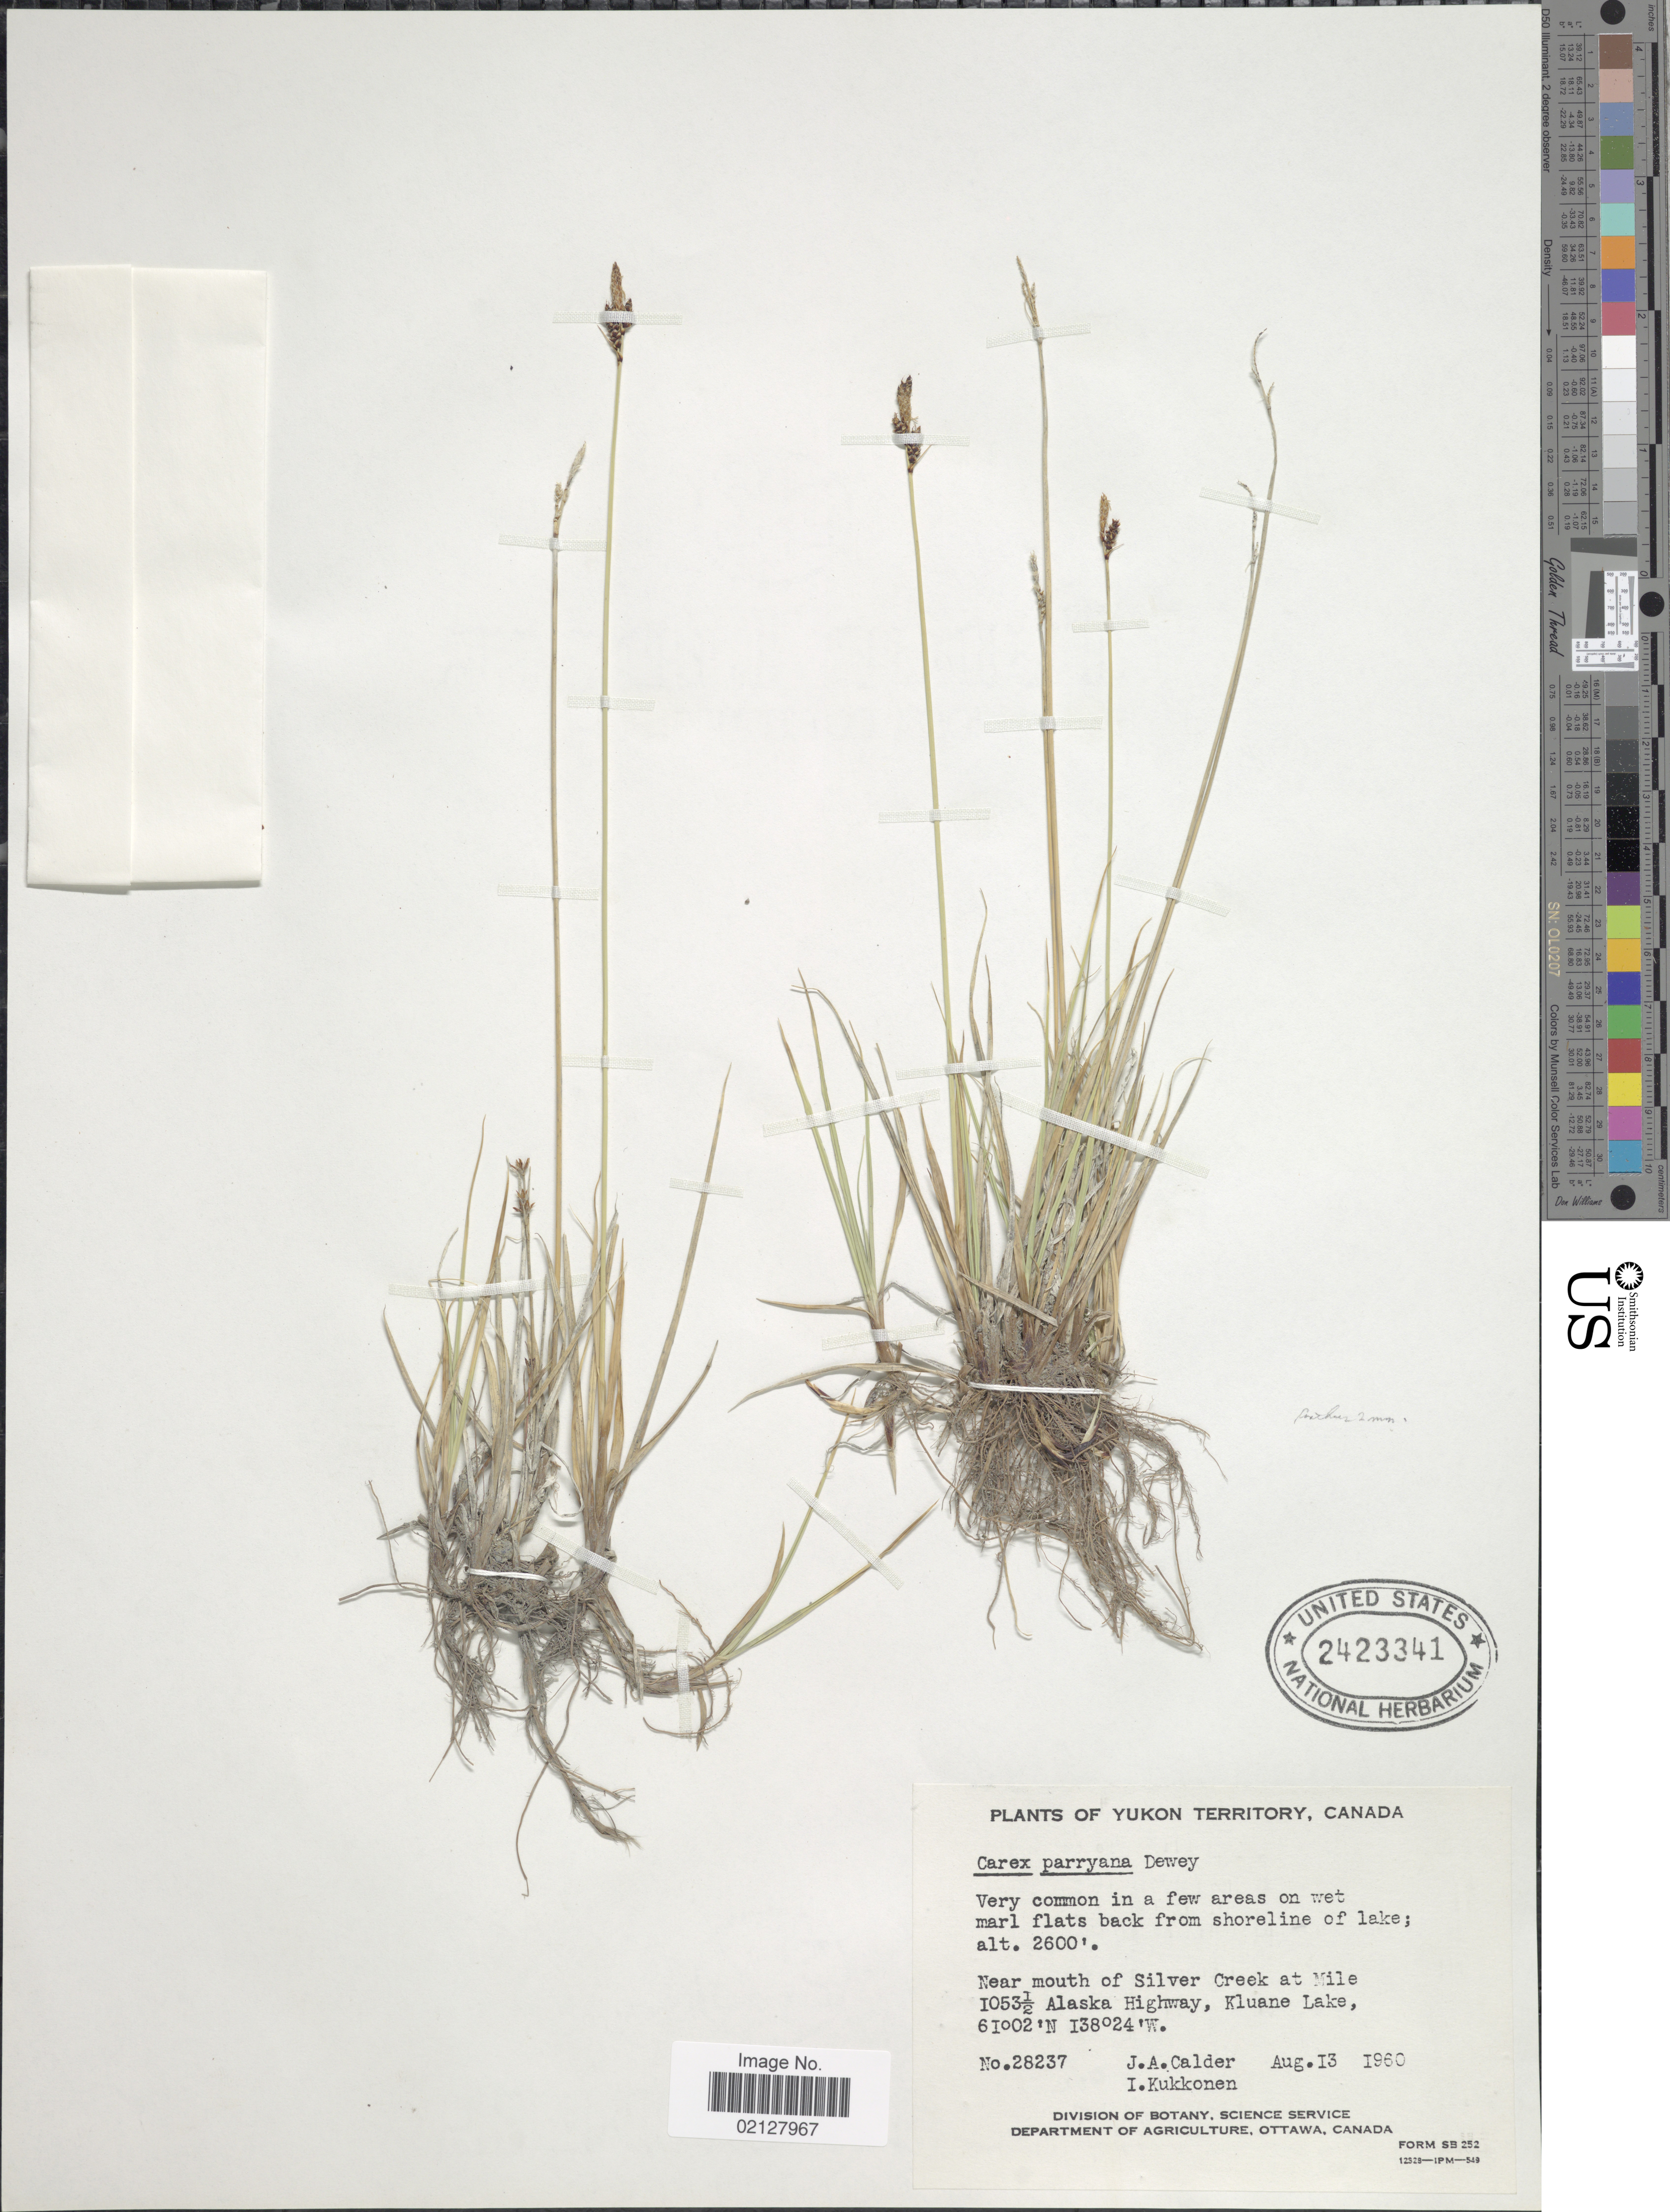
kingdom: Plantae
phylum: Tracheophyta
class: Liliopsida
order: Poales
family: Cyperaceae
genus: Carex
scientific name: Carex parryana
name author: Dewey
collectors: J. A. Calder & I. Kukkonen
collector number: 28237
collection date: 1960-08-13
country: Canada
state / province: Yukon Territory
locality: Near mouth of Silver Creek at Mile 1053½ Alaska Highway, Kluane Lake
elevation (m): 792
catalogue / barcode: US 2423341